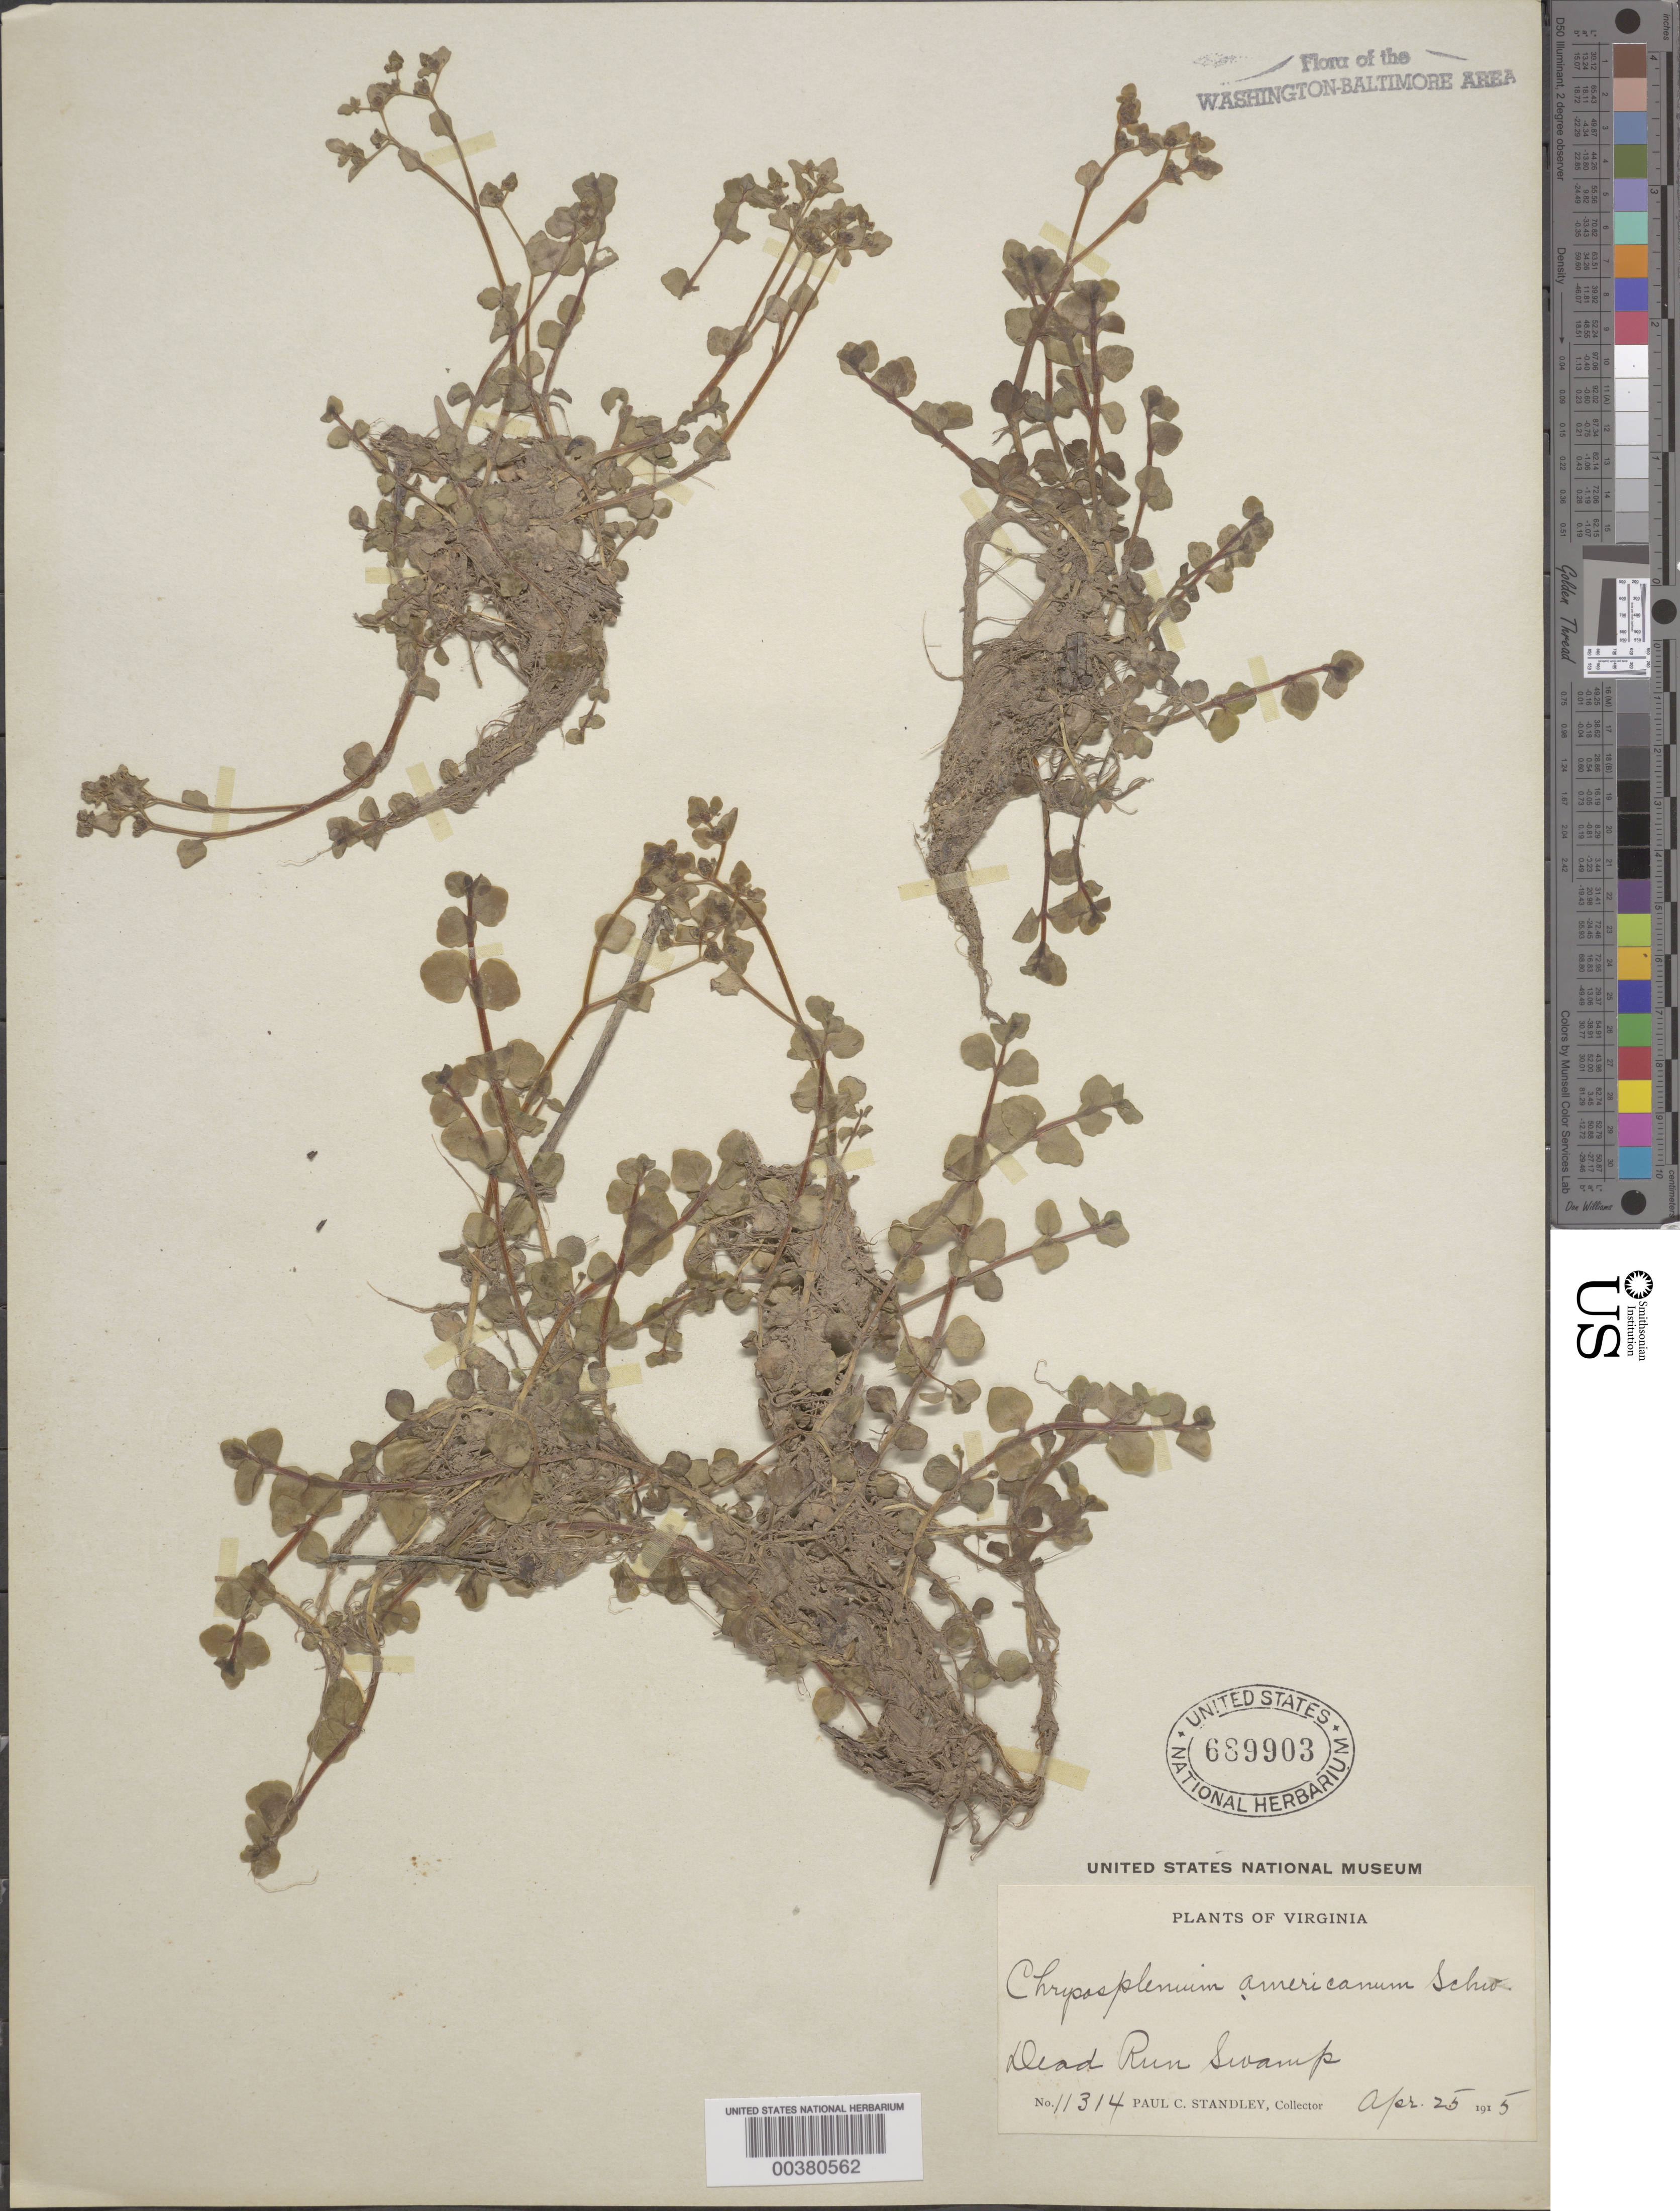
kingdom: Plantae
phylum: Tracheophyta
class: Magnoliopsida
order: Saxifragales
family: Saxifragaceae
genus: Chrysosplenium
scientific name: Chrysosplenium americanum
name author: Schwein.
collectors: P. C. Standley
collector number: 11314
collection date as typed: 25 Apr 1915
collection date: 1915-04-25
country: United States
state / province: Virginia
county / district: Fairfax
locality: Dead Run swamp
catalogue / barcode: US 689903